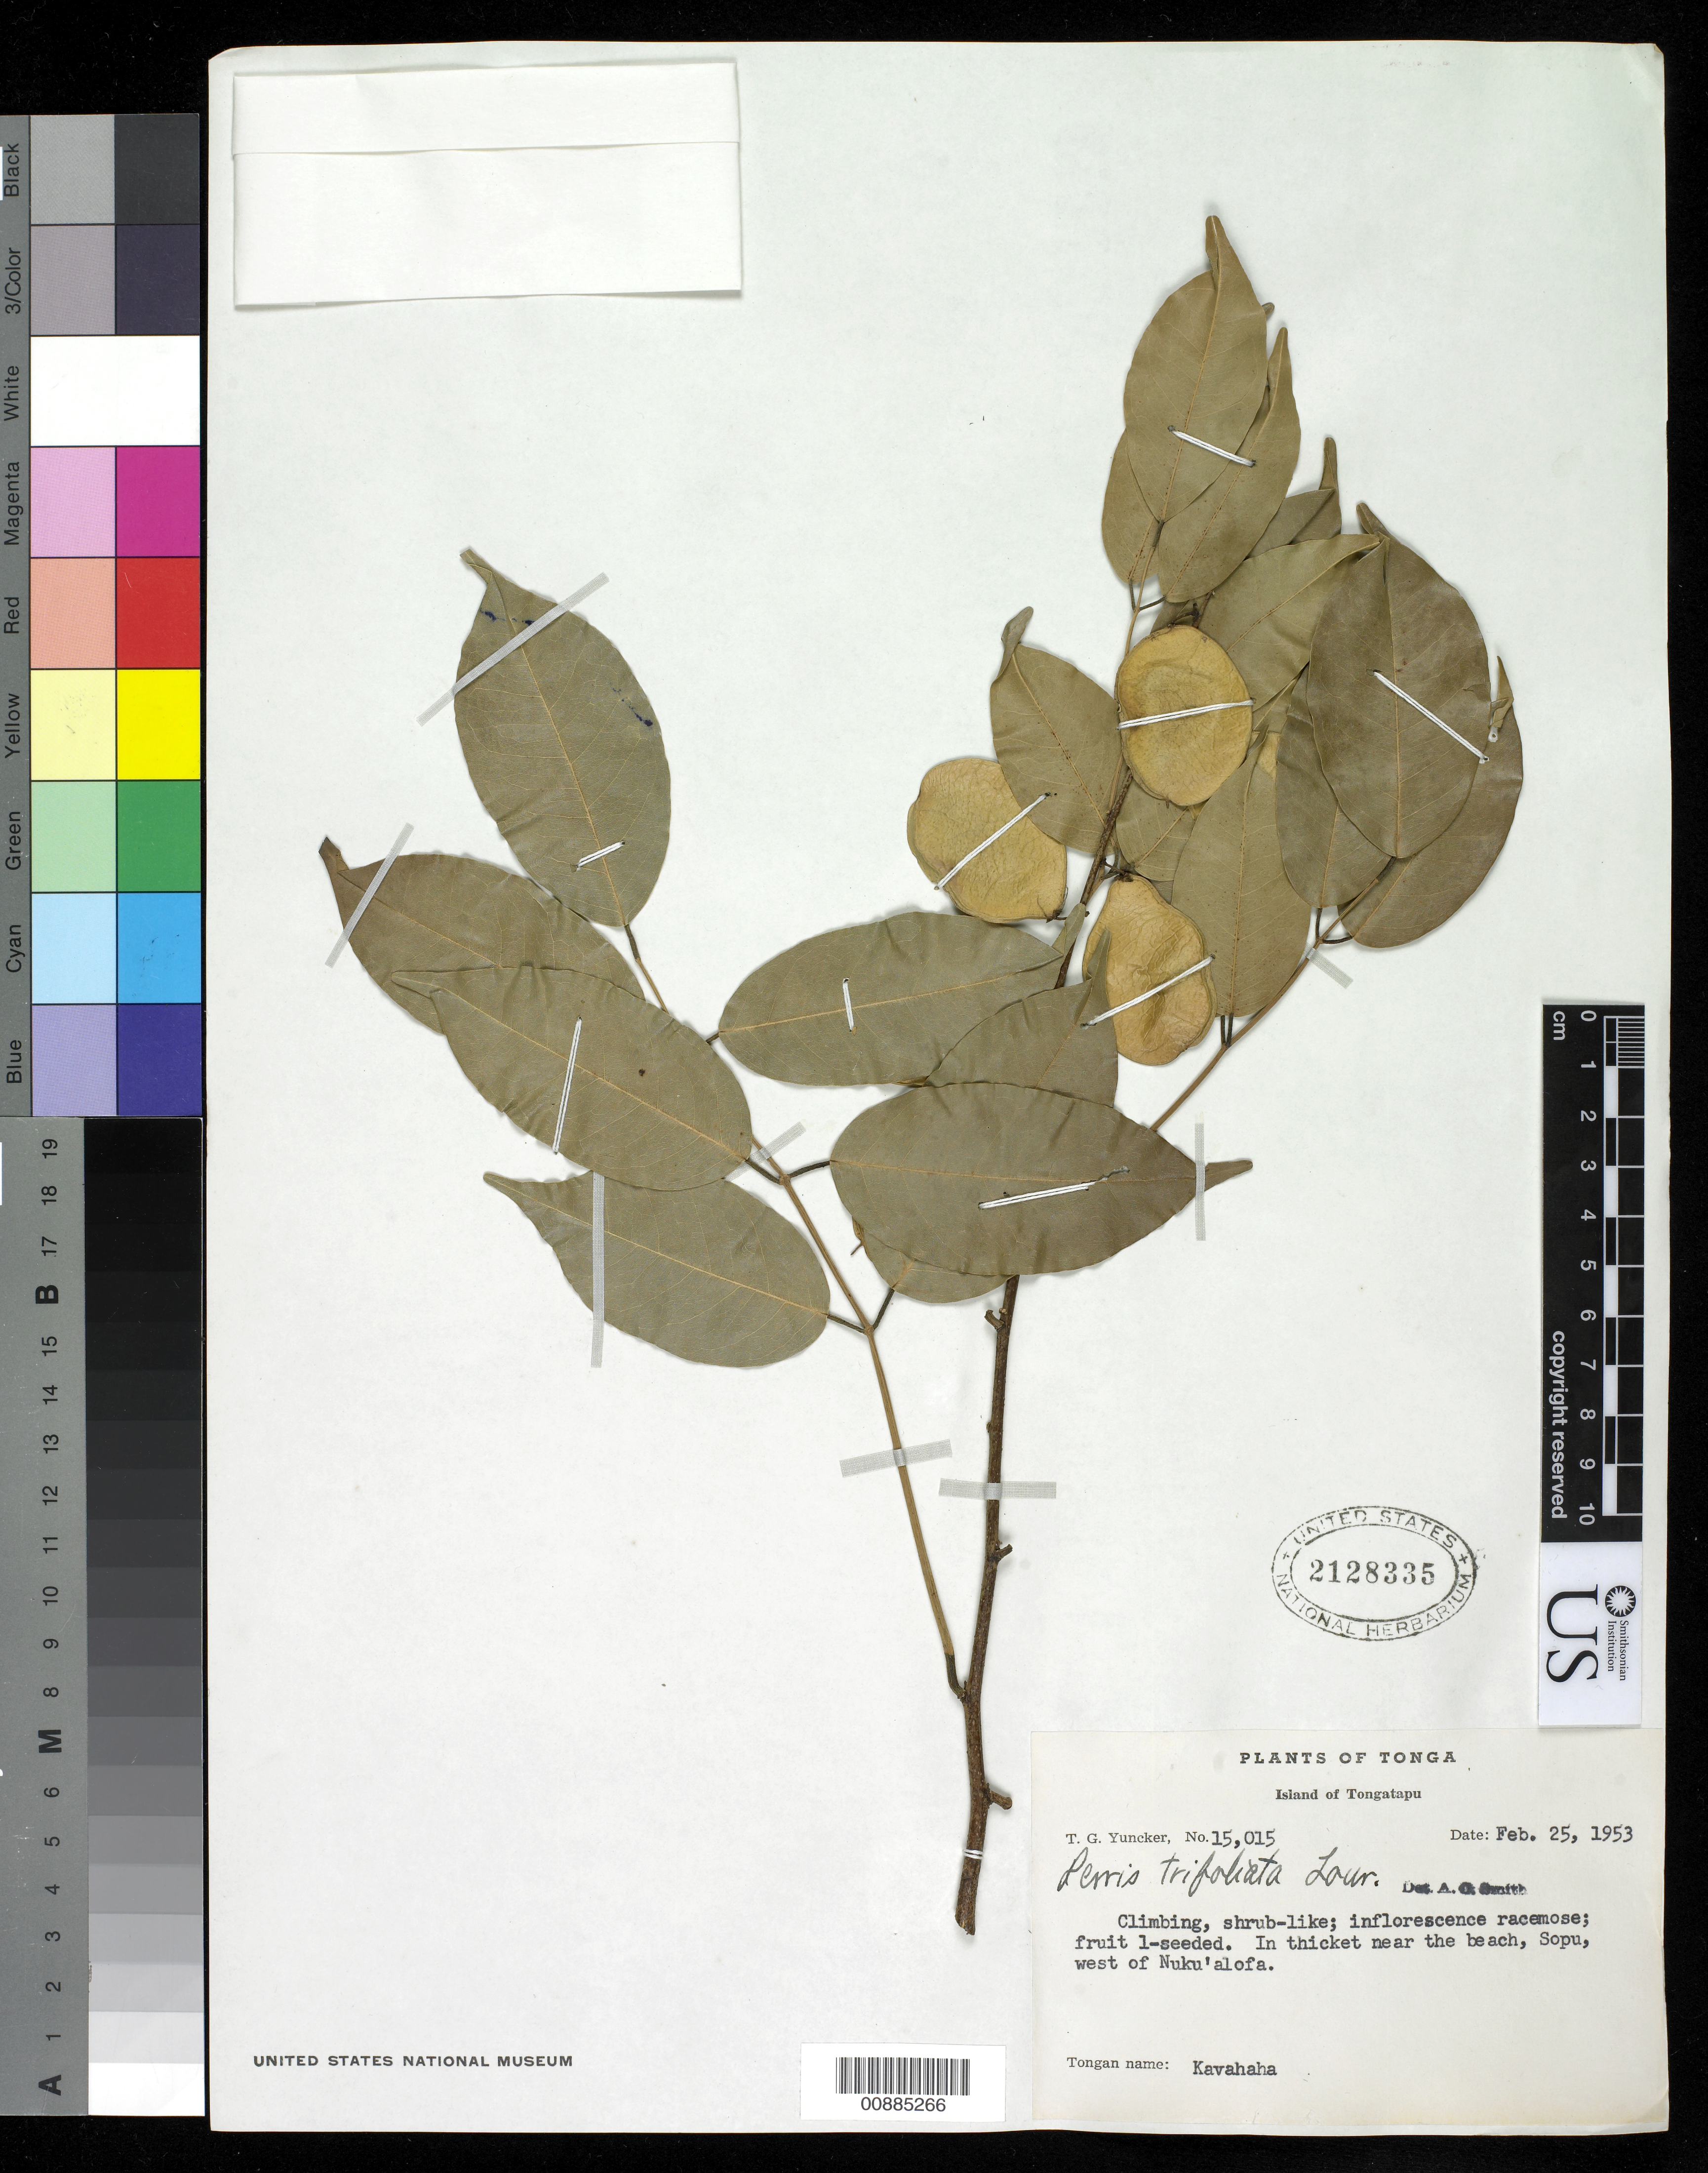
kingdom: Plantae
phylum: Tracheophyta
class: Magnoliopsida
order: Fabales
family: Fabaceae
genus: Derris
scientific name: Derris trifoliata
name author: Lour.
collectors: T. G. Yuncker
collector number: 15015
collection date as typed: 25 Feb 1953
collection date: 1953-02-25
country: Tonga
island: Tongatapu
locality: In thicket near the beach, Sopu, west of Nuku'alofa.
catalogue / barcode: US 2128335